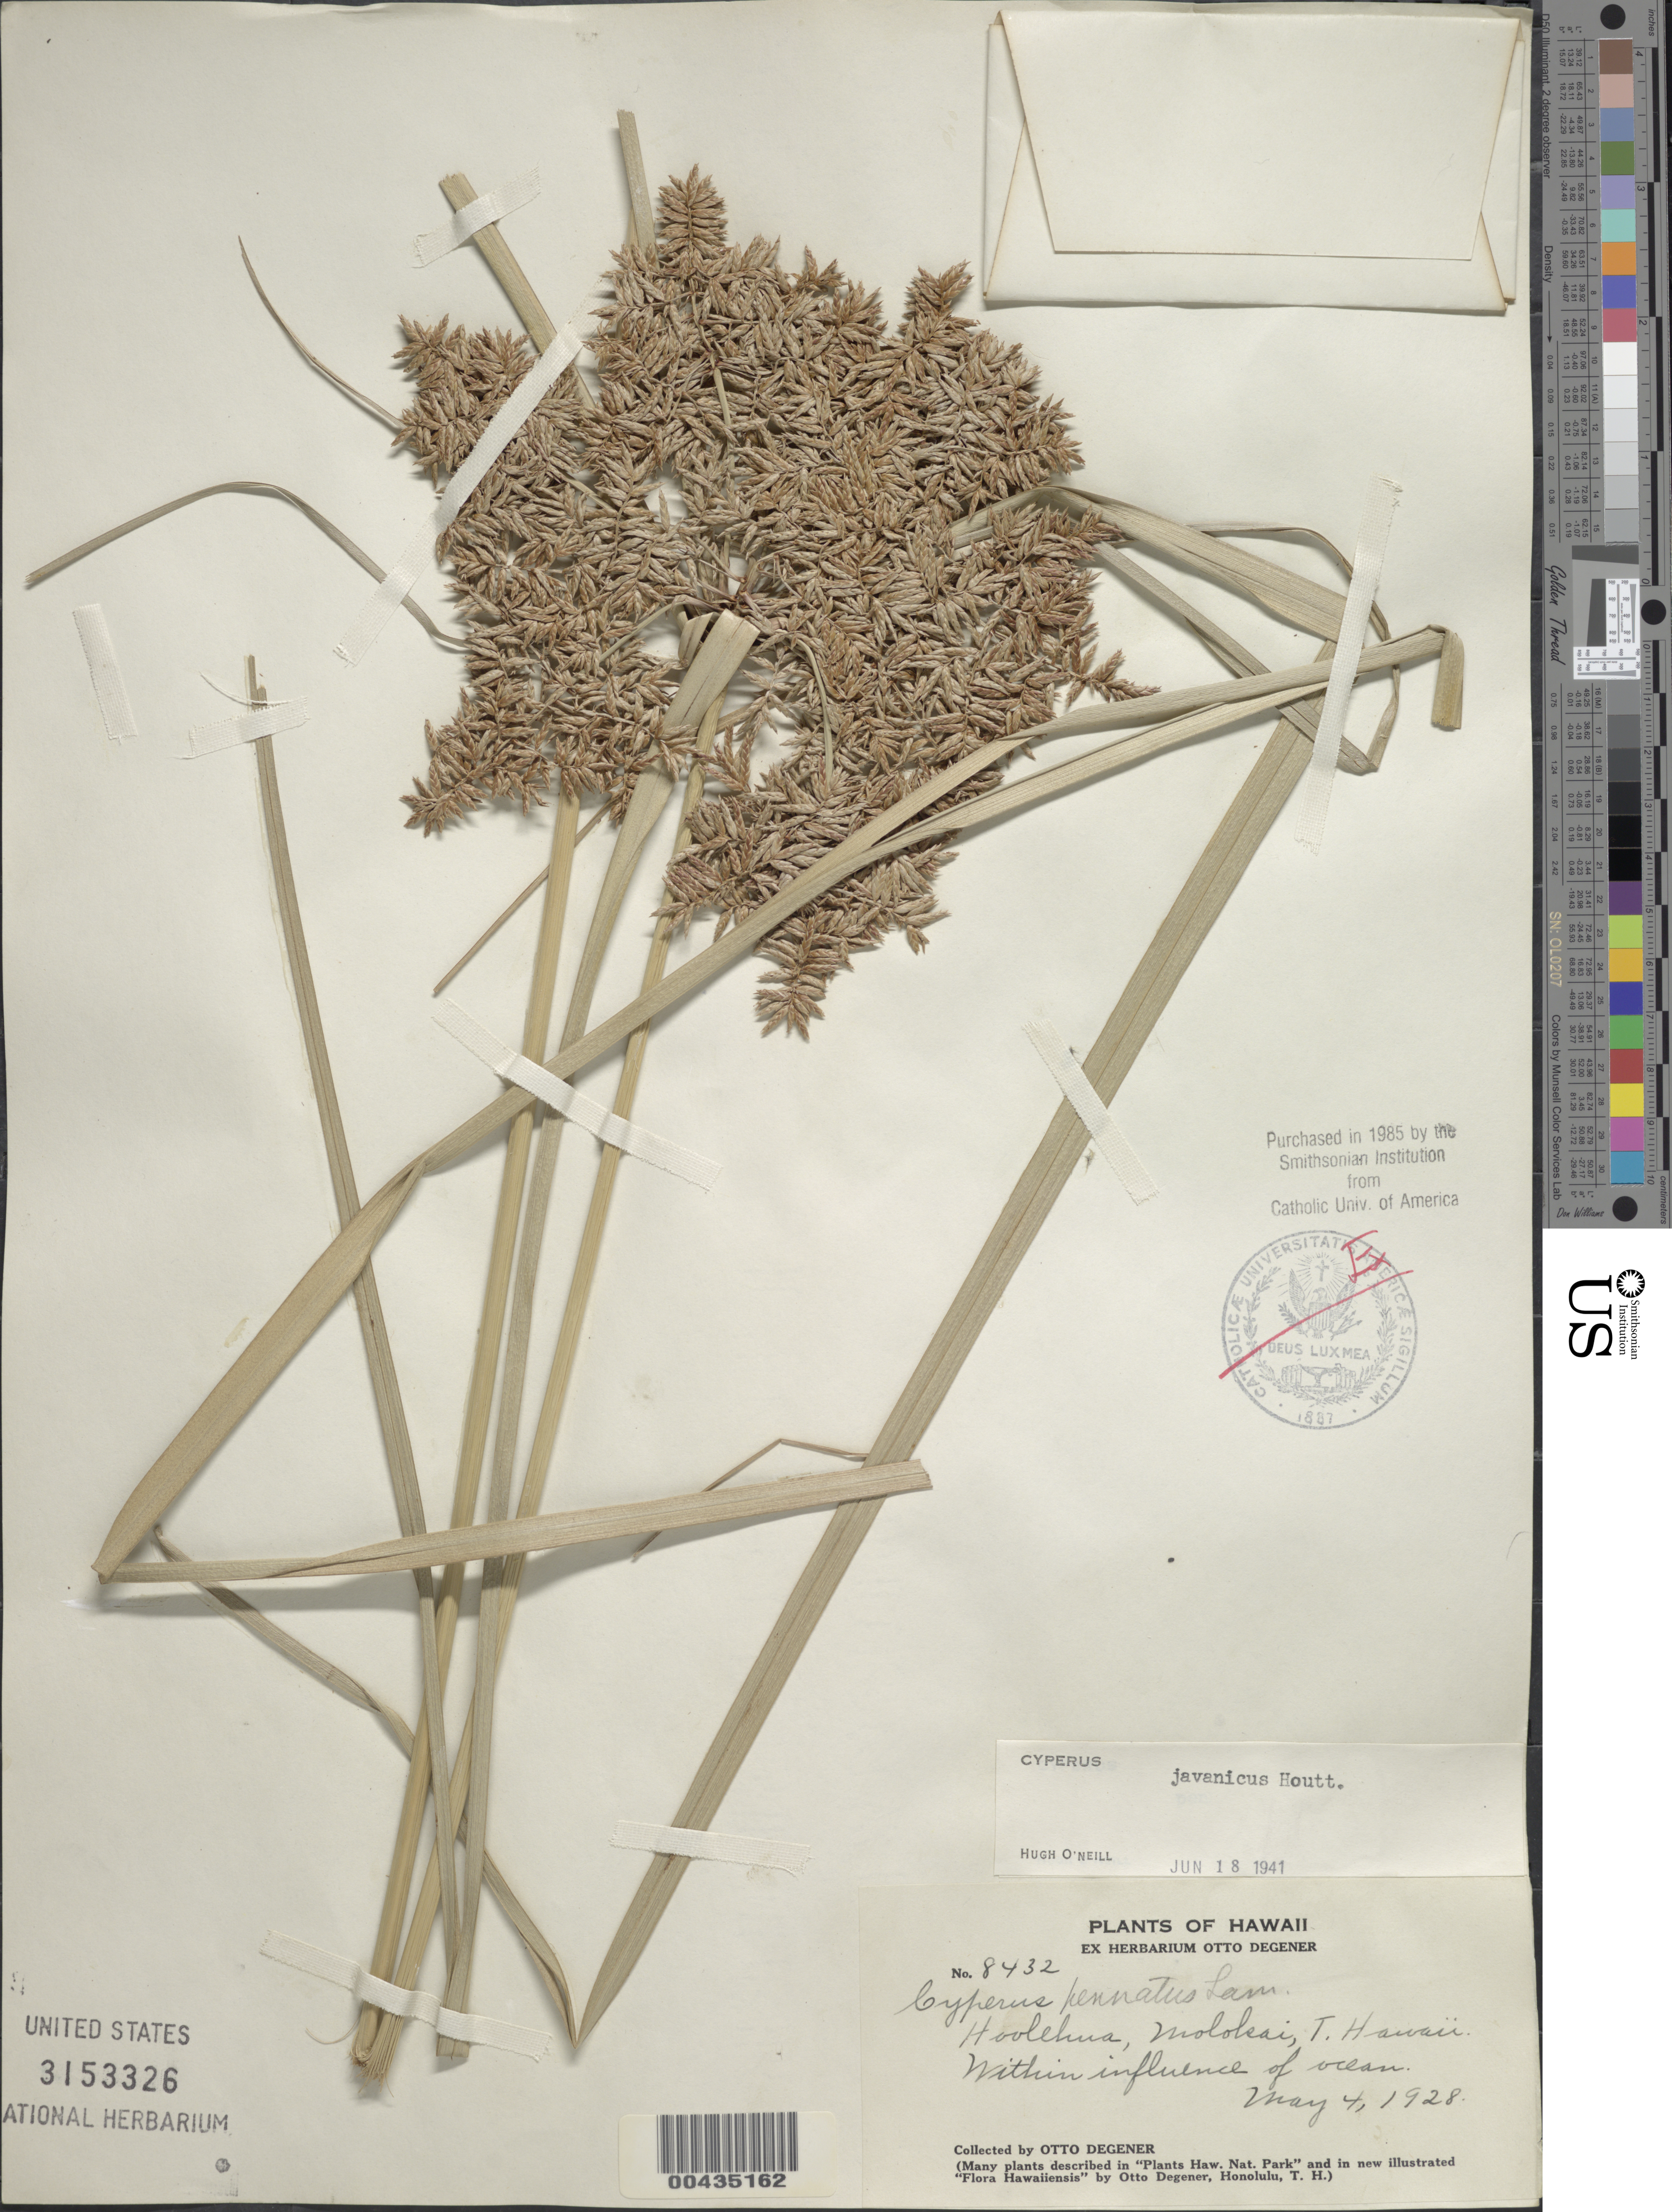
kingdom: Plantae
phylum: Tracheophyta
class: Liliopsida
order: Poales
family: Cyperaceae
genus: Cyperus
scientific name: Cyperus javanicus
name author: Houtt.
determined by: O'Neill, Hugh T.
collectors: O. Degener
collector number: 8432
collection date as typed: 4 May 1928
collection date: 1928-05-04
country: United States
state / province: Hawaii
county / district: Maui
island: Moloka'i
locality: Hoolehua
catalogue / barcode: US 3153326